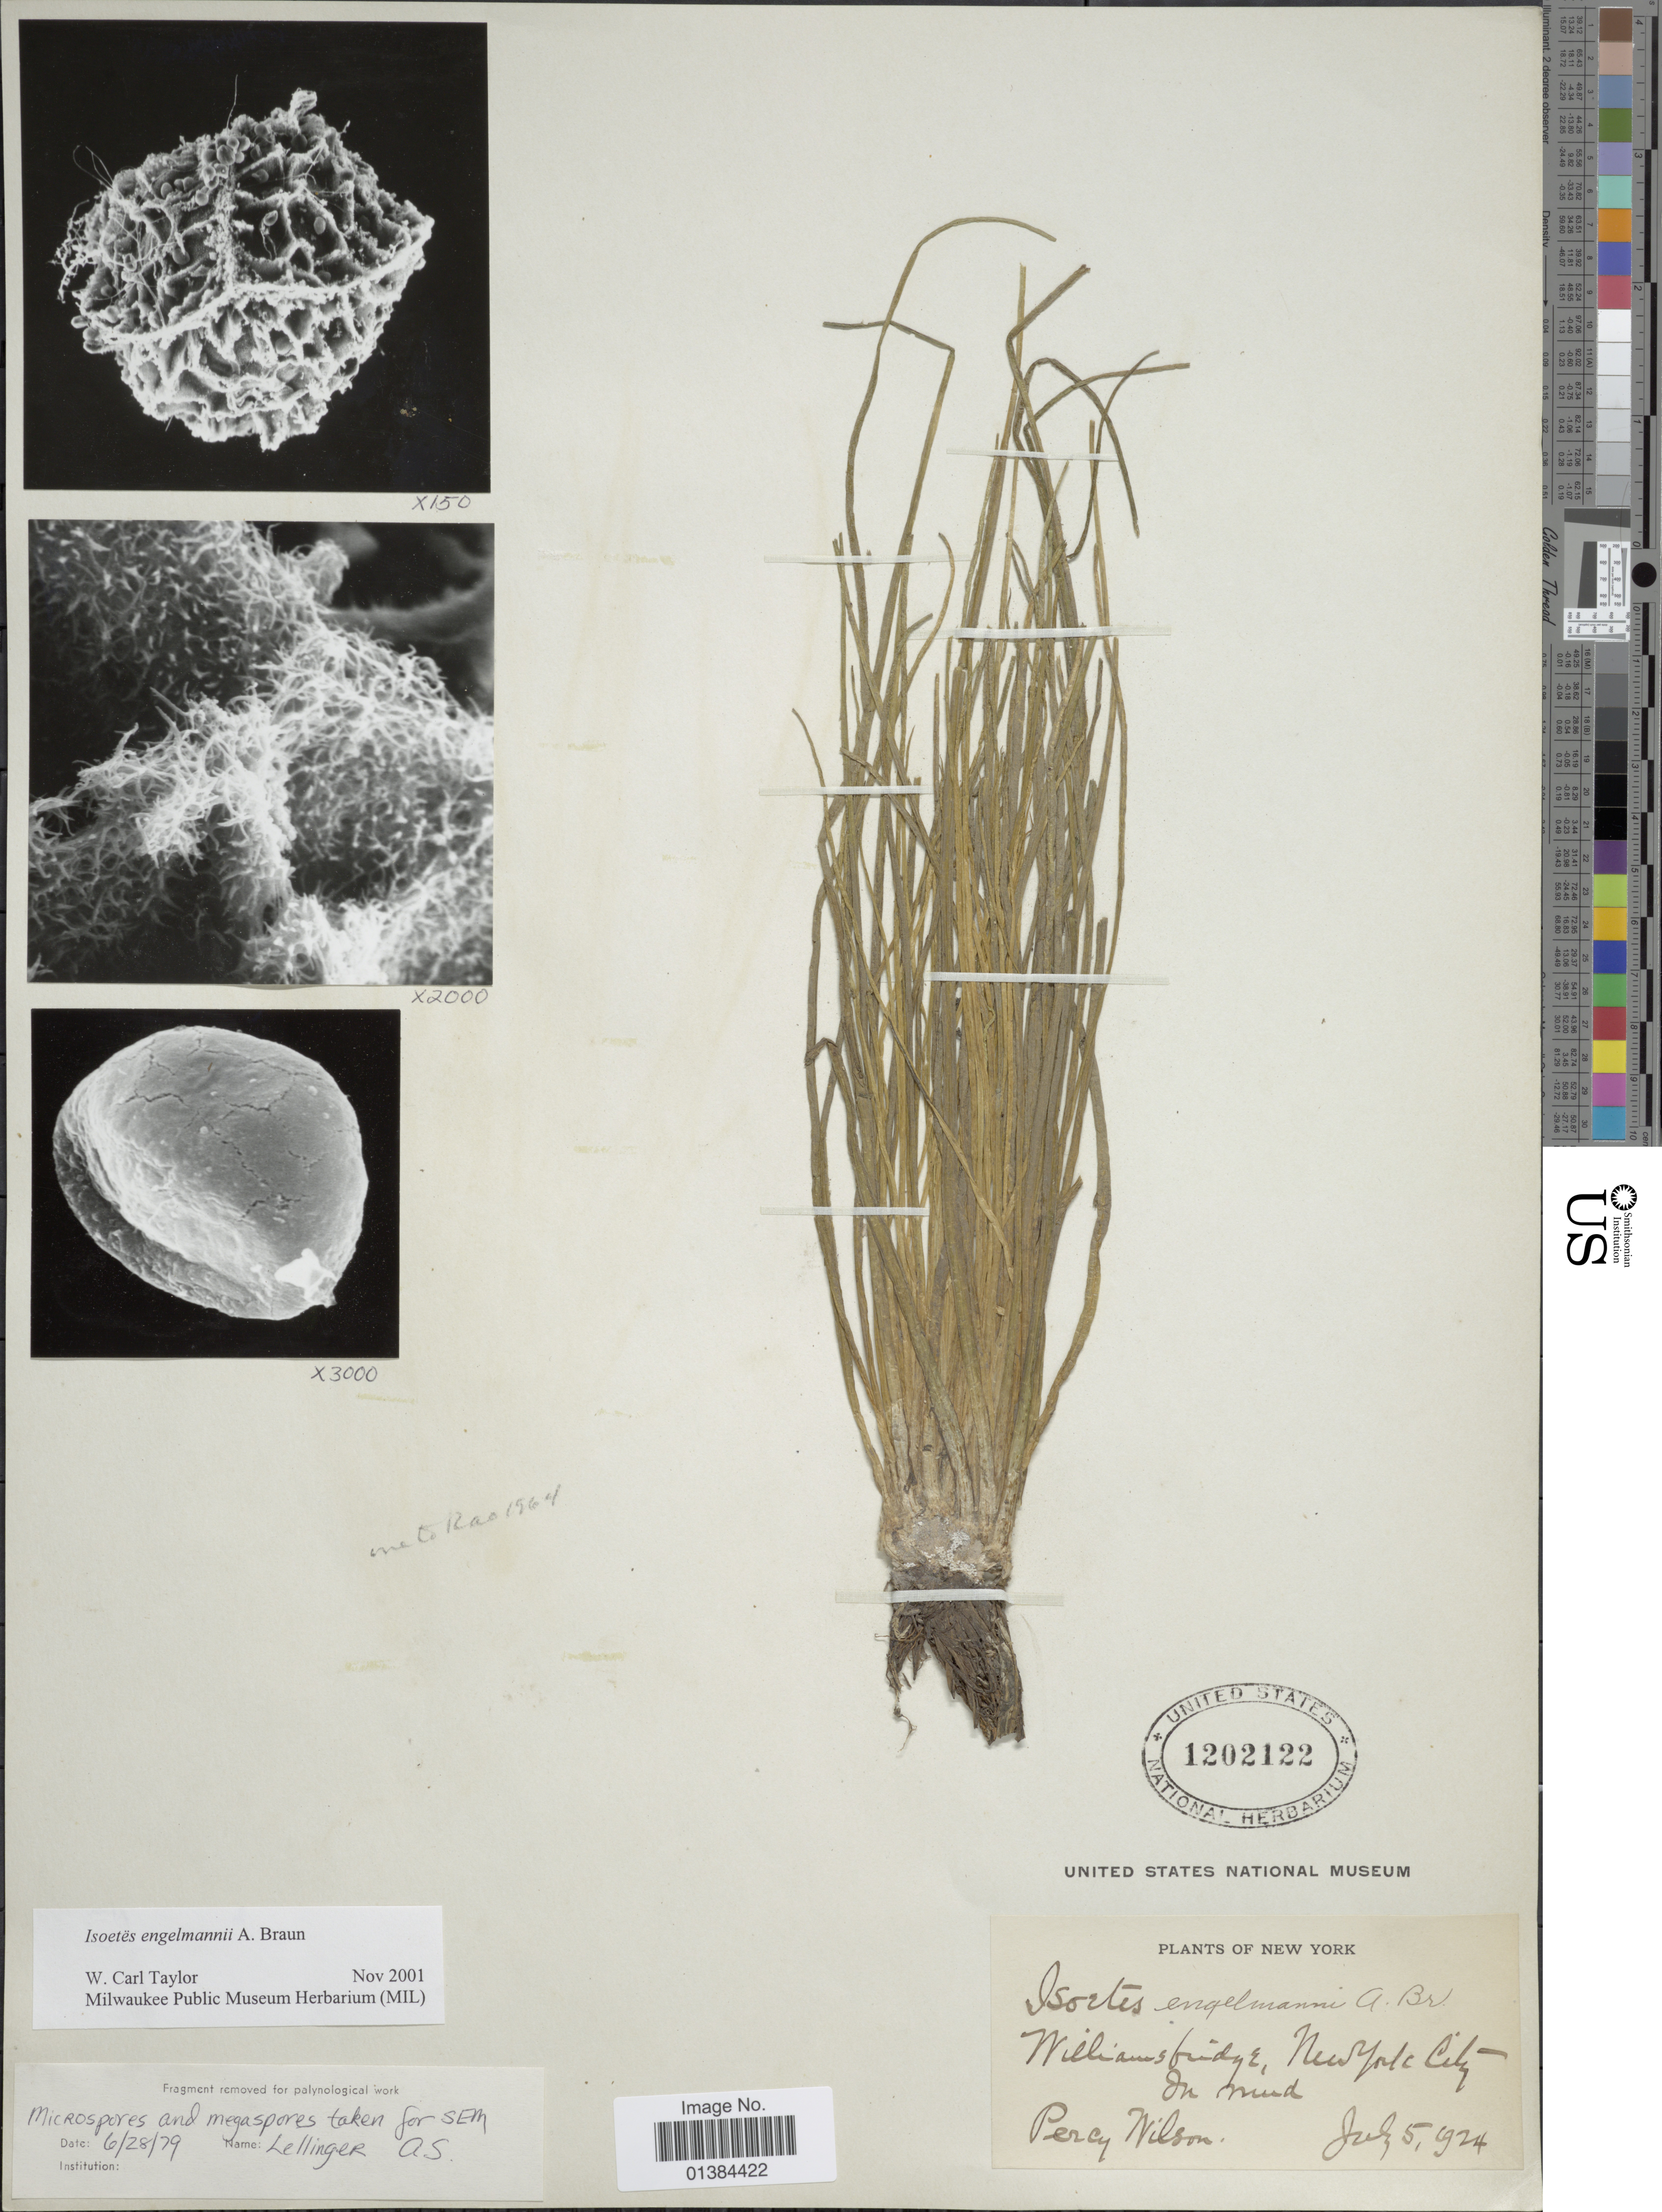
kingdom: Plantae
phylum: Tracheophyta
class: Lycopodiopsida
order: Isoetales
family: Isoetaceae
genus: Isoetes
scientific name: Isoetes engelmannii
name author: A. Braun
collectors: P. Wilson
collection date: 1924-07-05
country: United States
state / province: New York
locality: Williams bridge, New York City.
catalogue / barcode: US 1202122